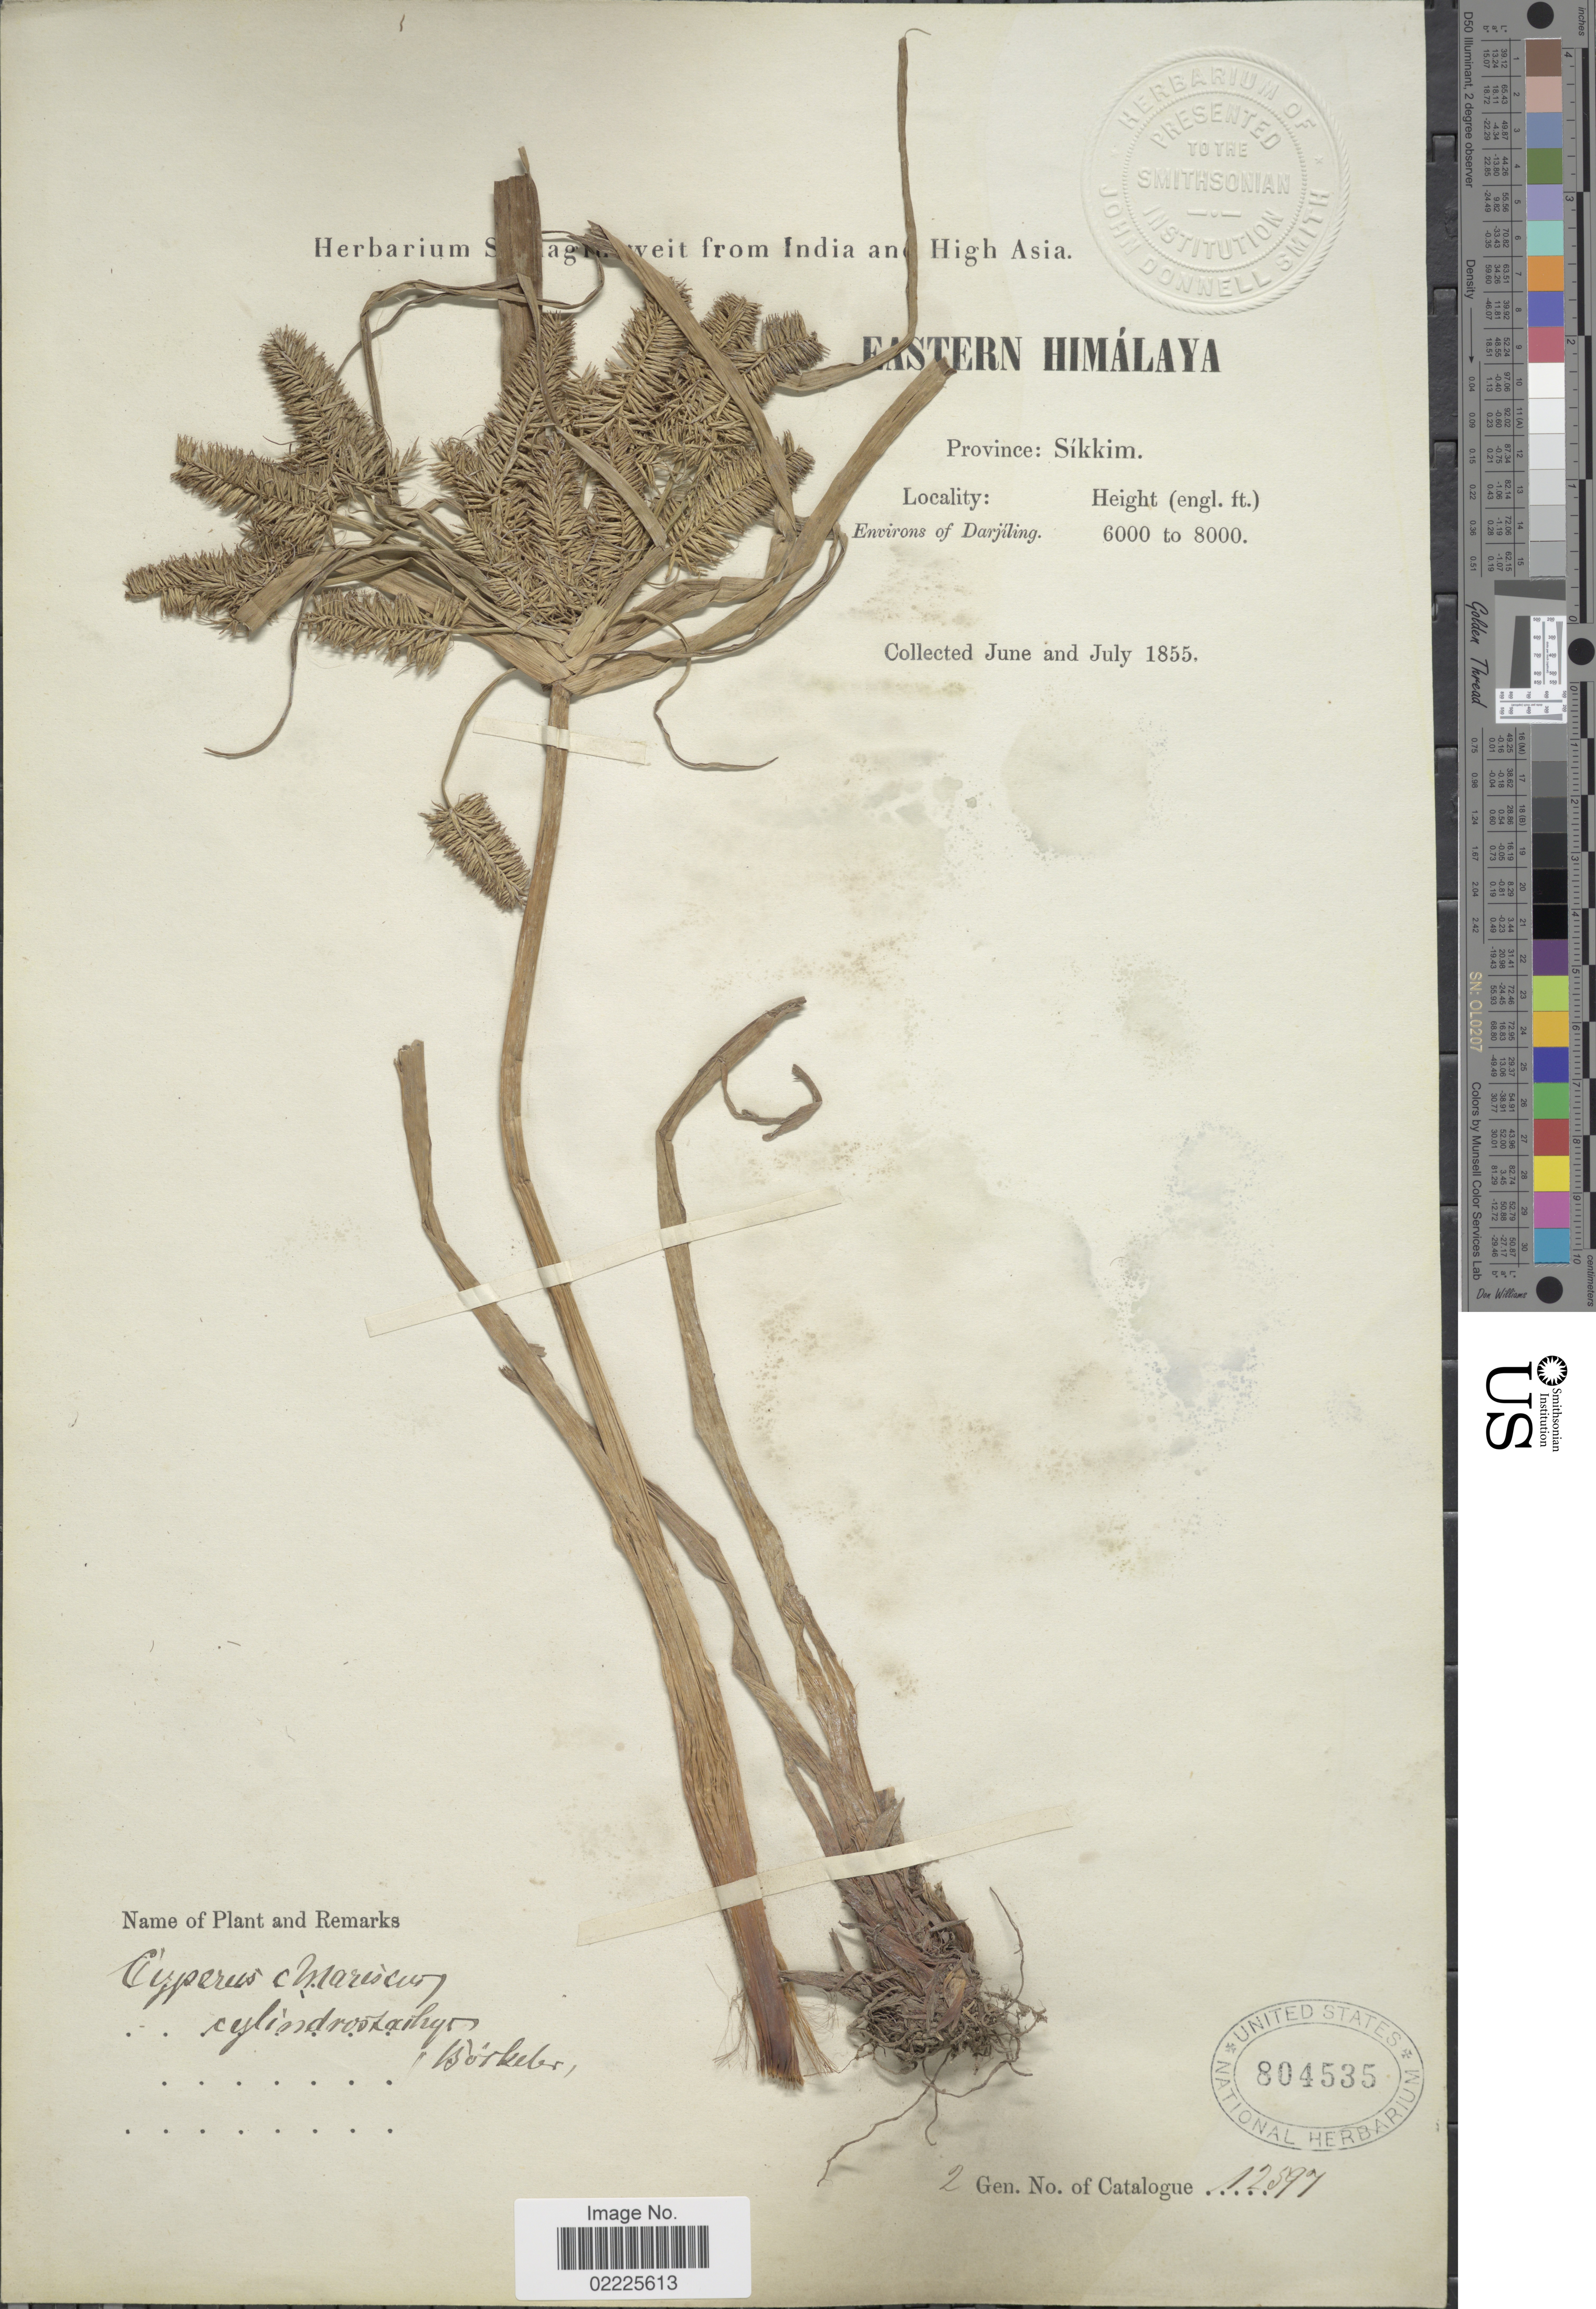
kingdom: Plantae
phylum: Tracheophyta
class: Liliopsida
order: Poales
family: Cyperaceae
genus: Cyperus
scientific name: Cyperus cyperoides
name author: (L.) Kuntze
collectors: ex herb. Schlagintweit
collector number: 12397?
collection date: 1855-06/1855-07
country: India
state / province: Sikkim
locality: Environs of Darjiling, Eastern Himalaya.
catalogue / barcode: US 804535